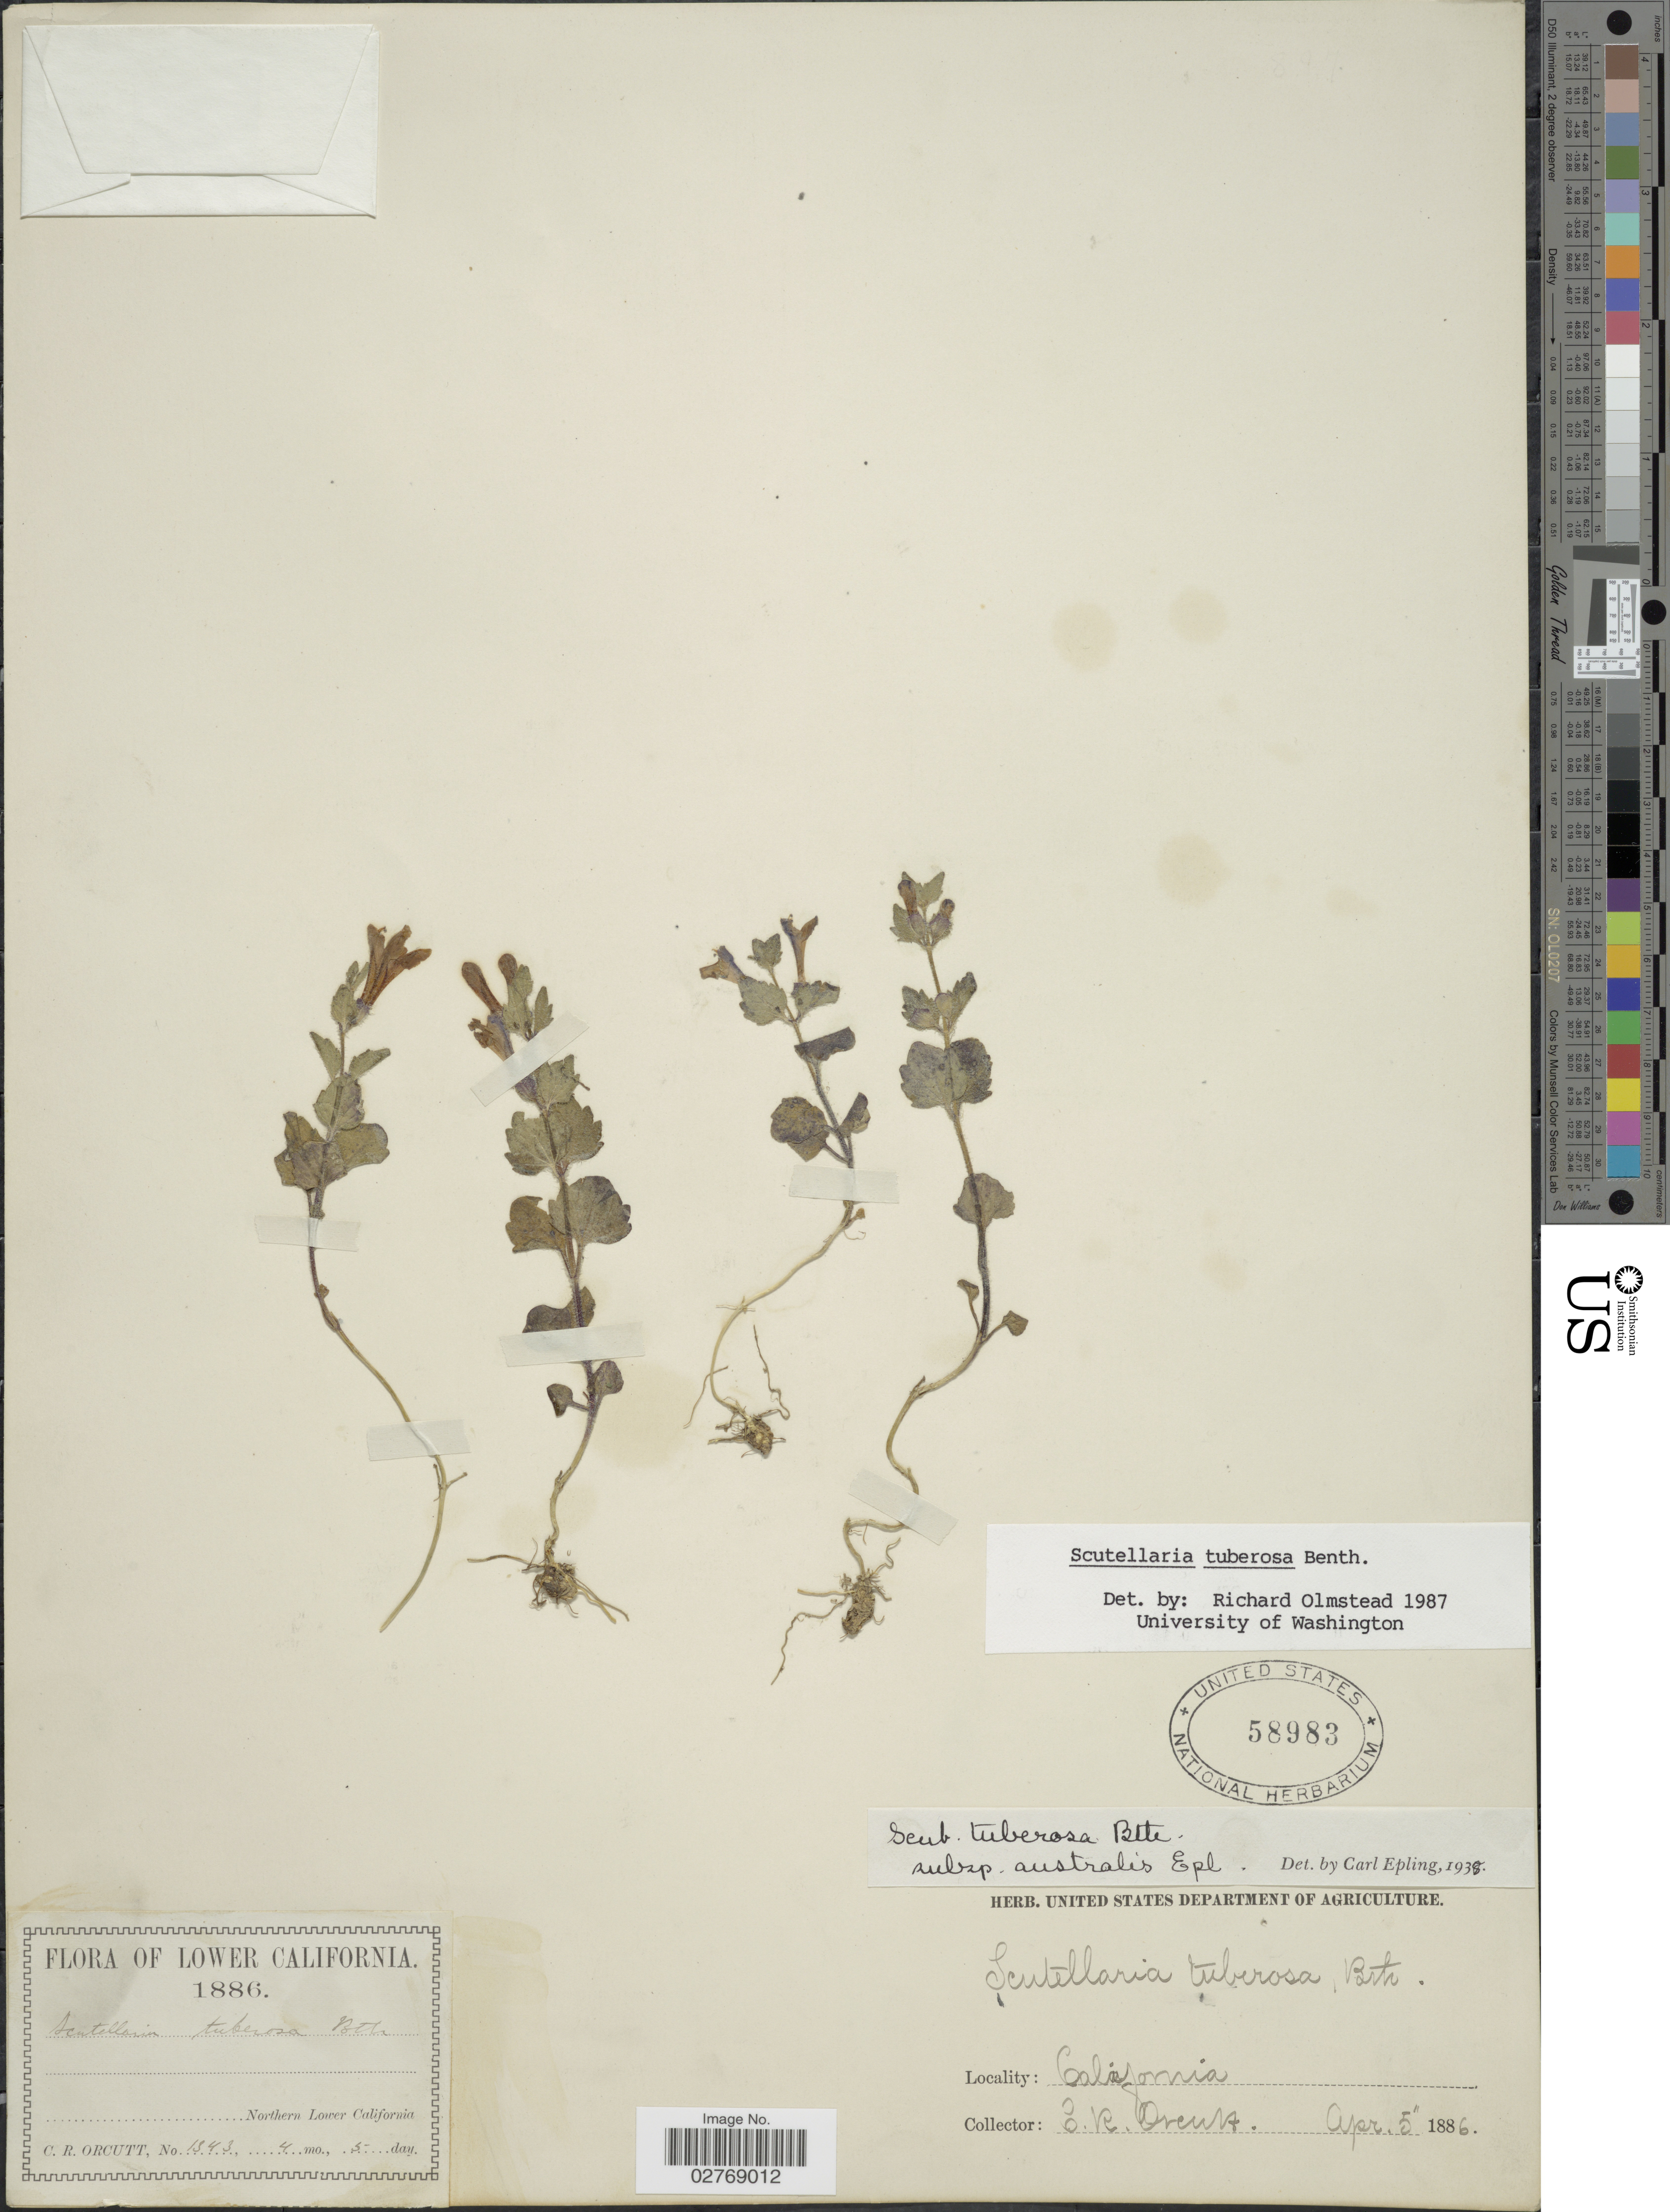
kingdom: Plantae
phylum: Tracheophyta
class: Magnoliopsida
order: Lamiales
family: Lamiaceae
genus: Scutellaria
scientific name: Scutellaria tuberosa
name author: Benth.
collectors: C. R. Orcutt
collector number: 1343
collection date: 1886-04-05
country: Mexico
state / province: Baja California Norte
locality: Northern Lower California.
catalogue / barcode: US 58983